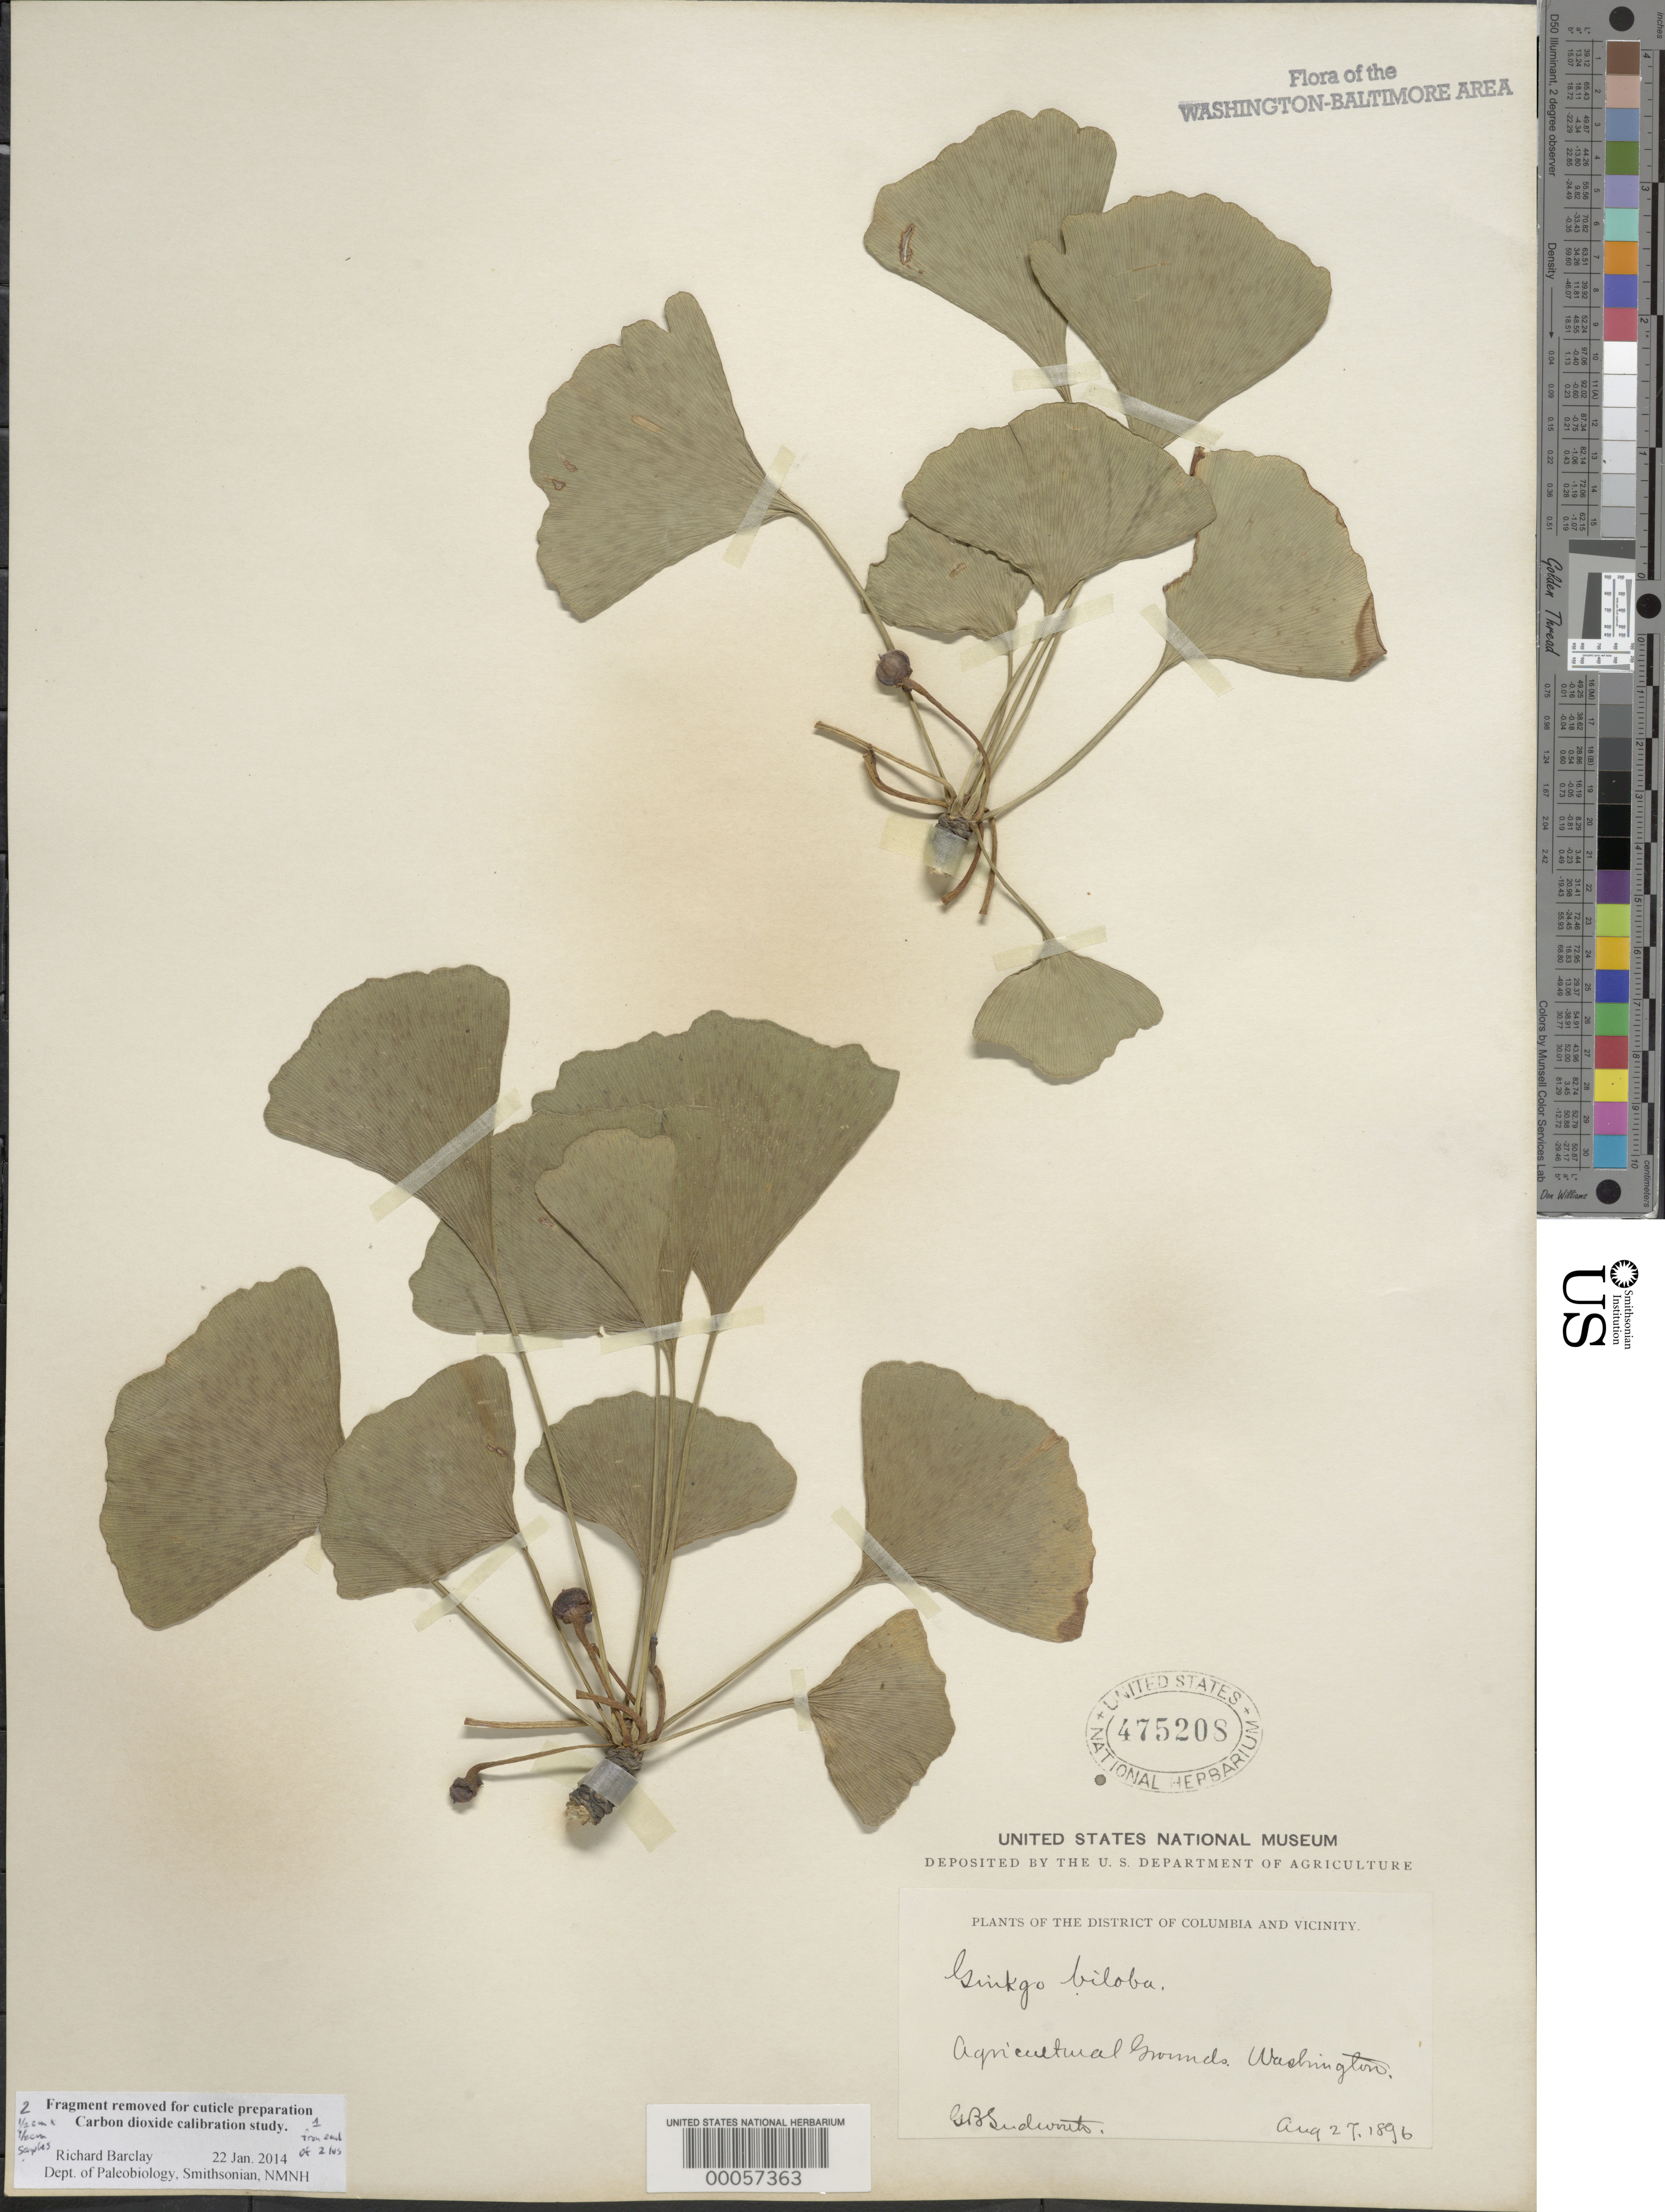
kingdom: Plantae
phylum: Tracheophyta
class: Ginkgoopsida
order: Ginkgoales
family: Ginkgoaceae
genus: Ginkgo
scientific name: Ginkgo biloba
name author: L.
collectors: G. B. Sudworth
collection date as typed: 27 Aug 1896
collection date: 1896-08-27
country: United States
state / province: District of Columbia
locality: USDA Grounds, Washington DC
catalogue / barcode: US 475208